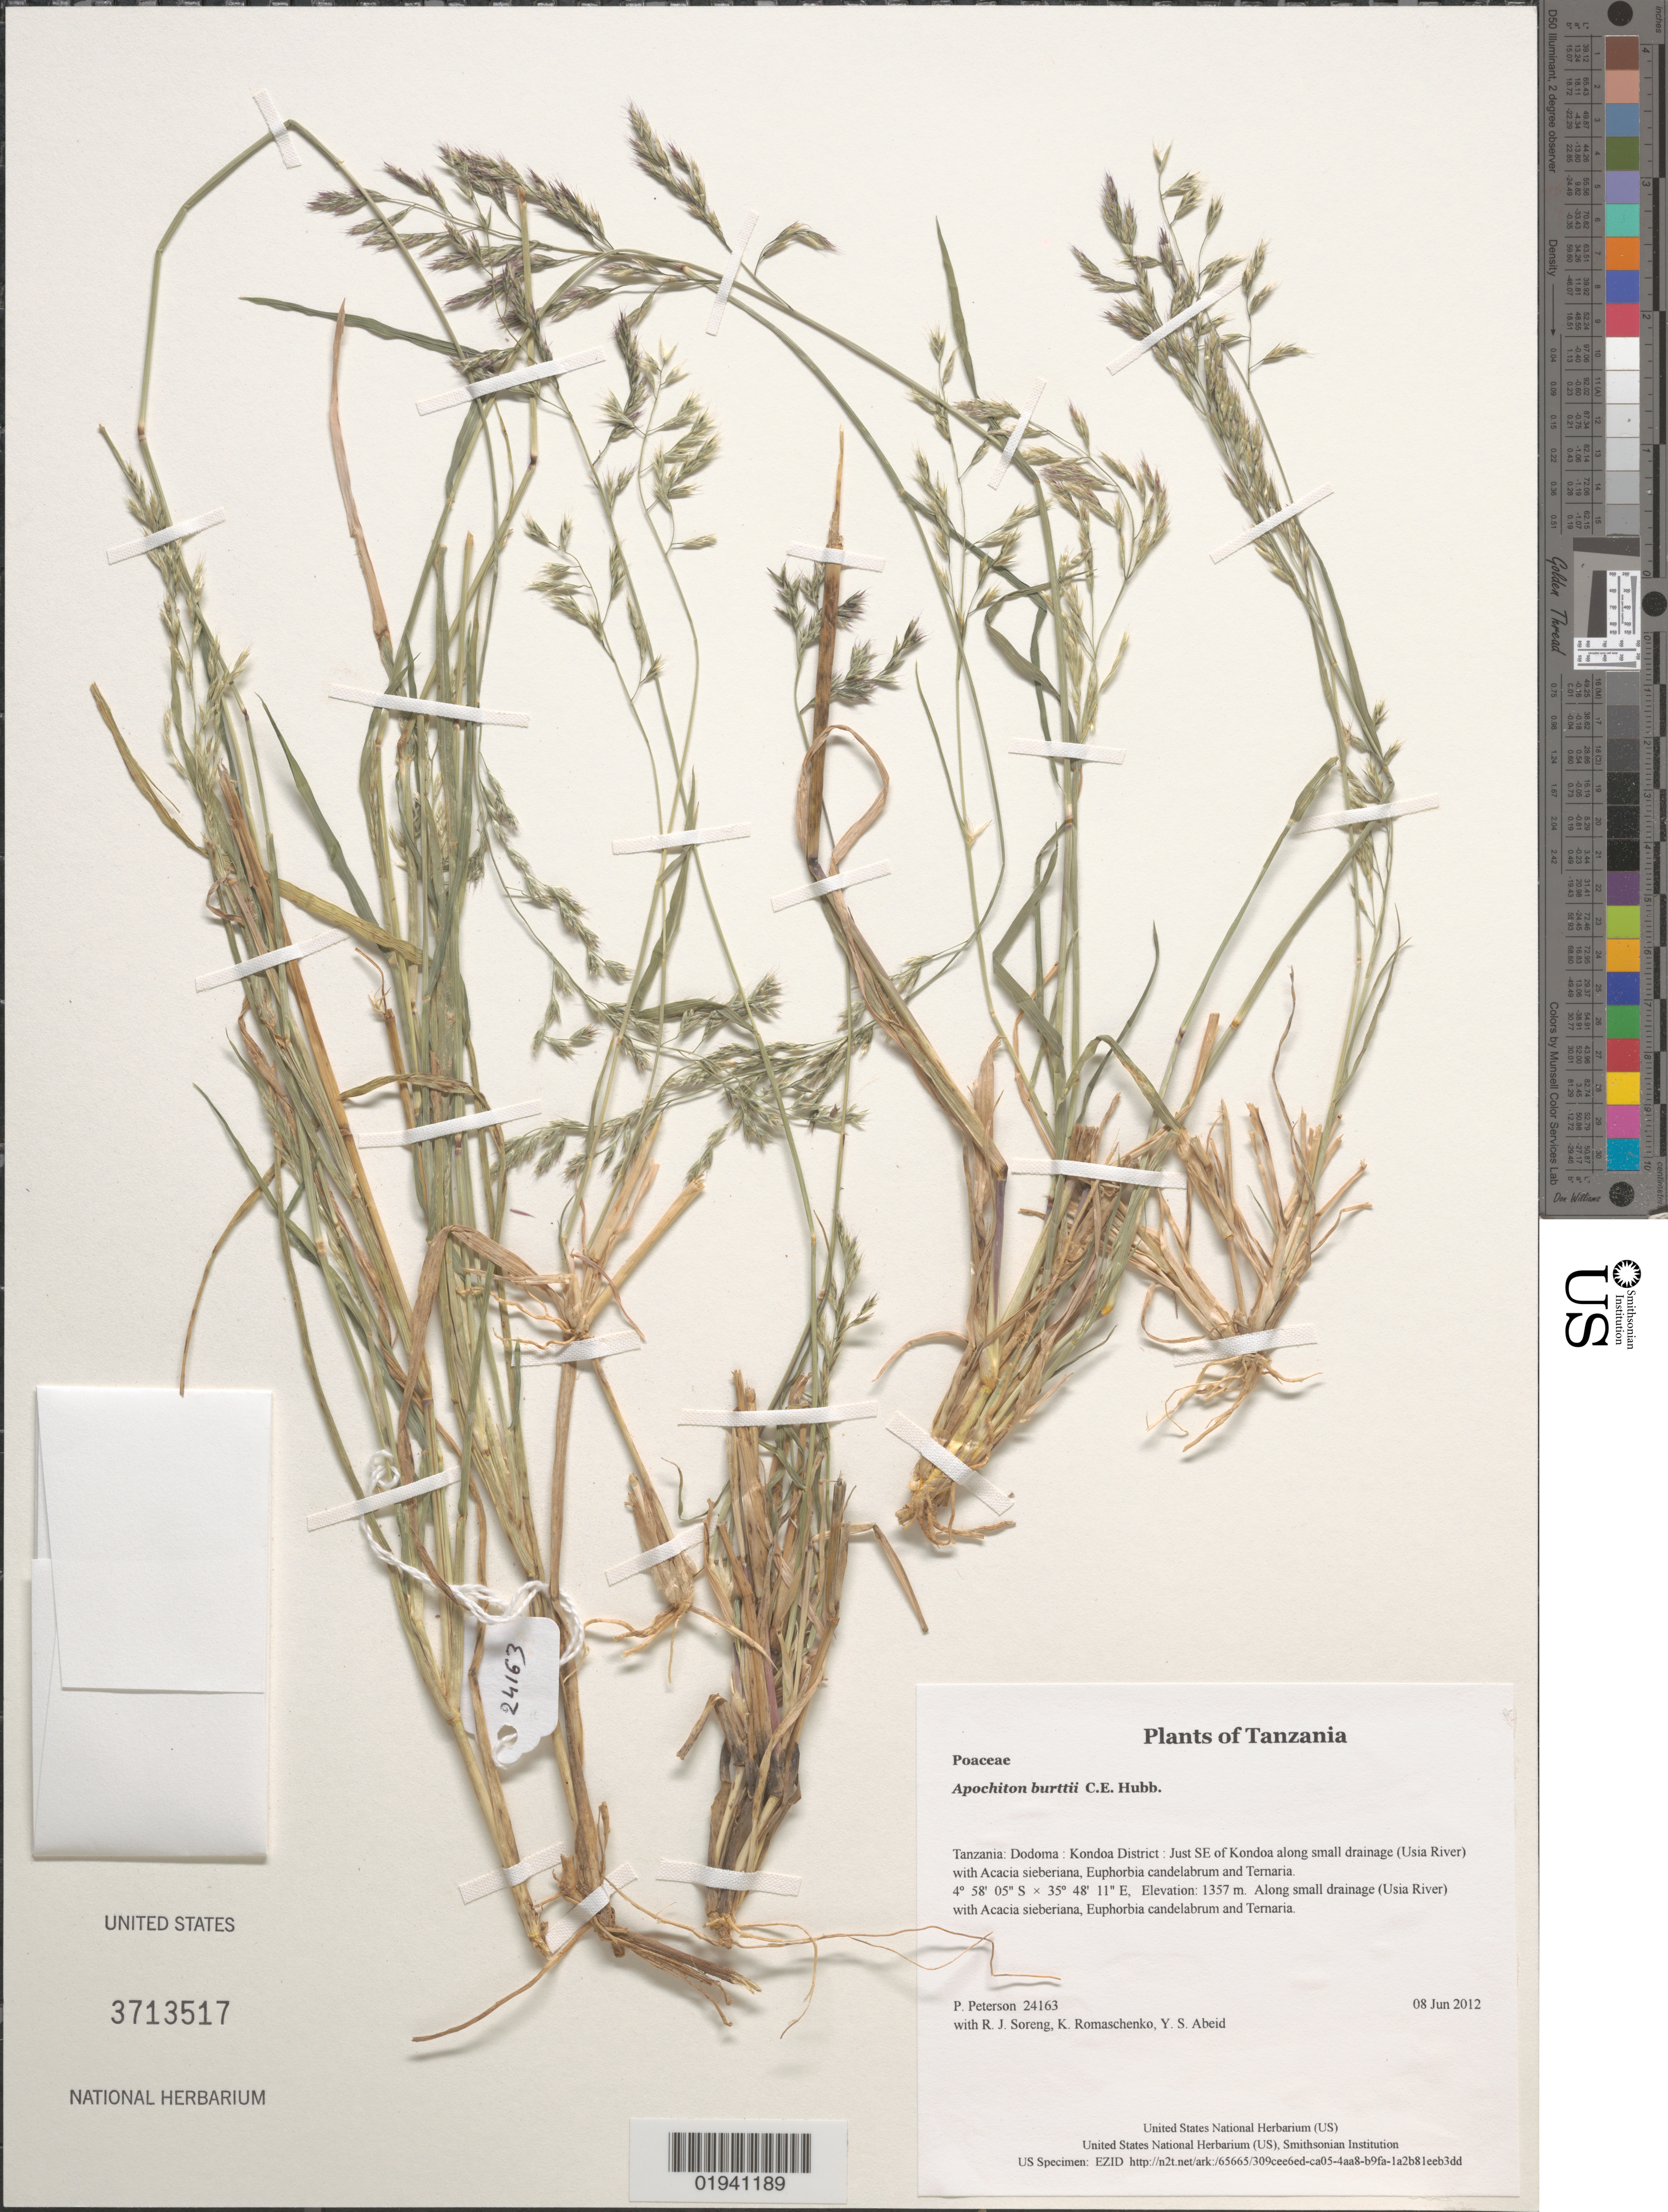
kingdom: Plantae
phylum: Tracheophyta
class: Liliopsida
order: Poales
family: Poaceae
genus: Apochiton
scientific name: Apochiton burttii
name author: C.E. Hubb.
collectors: P. M. Peterson, R. J. Soreng, K. Romaschenko & Y. Abeid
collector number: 24163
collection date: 2012-06-08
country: Tanzania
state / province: Dodoma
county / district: Kondoa District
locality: Just SE of Kondoa along small drainage (Usia River) with Acacia sieberiana, Euphorbia candelabrum and Ternaria.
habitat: Along small drainage (Usia River) with Acacia sieberiana, Euphorbia candelabrum and Ternaria.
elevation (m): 1357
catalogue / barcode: US 3713517